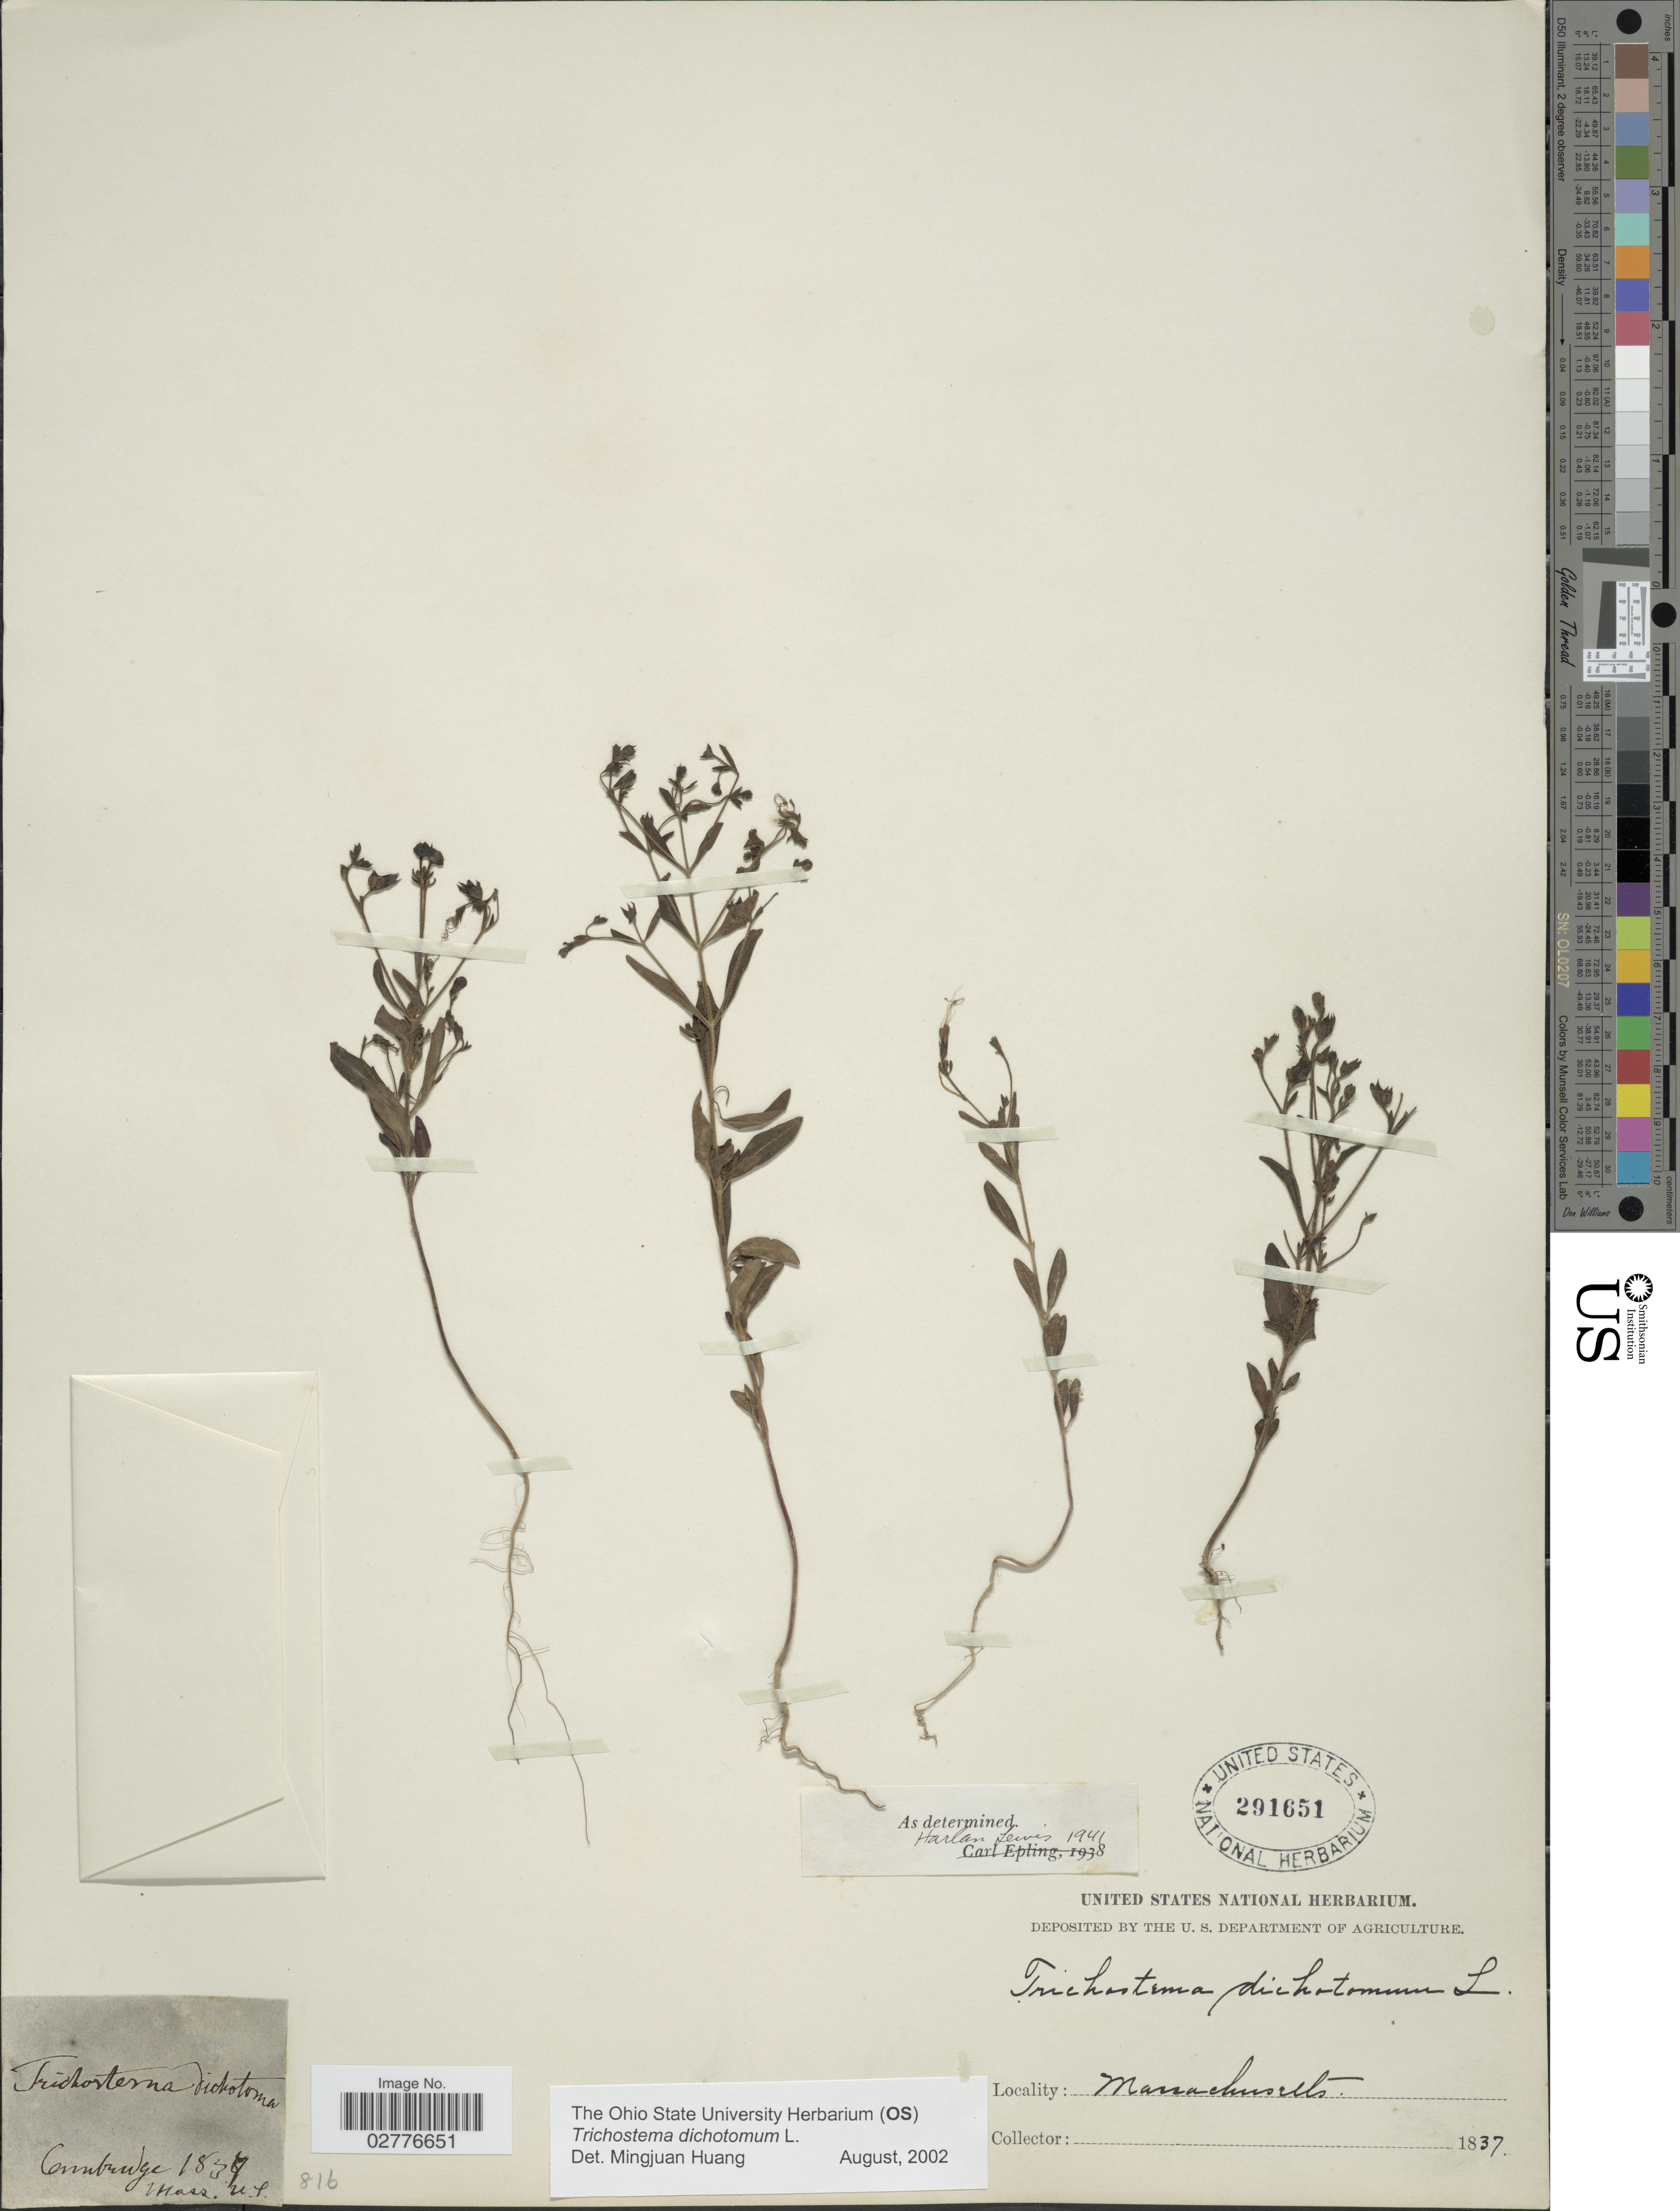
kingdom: Plantae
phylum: Tracheophyta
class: Magnoliopsida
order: Lamiales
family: Lamiaceae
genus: Trichostema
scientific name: Trichostema dichotomum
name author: L.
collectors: ex herb. United States National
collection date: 1837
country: United States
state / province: Massachusetts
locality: Cambridge.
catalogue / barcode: US 291651